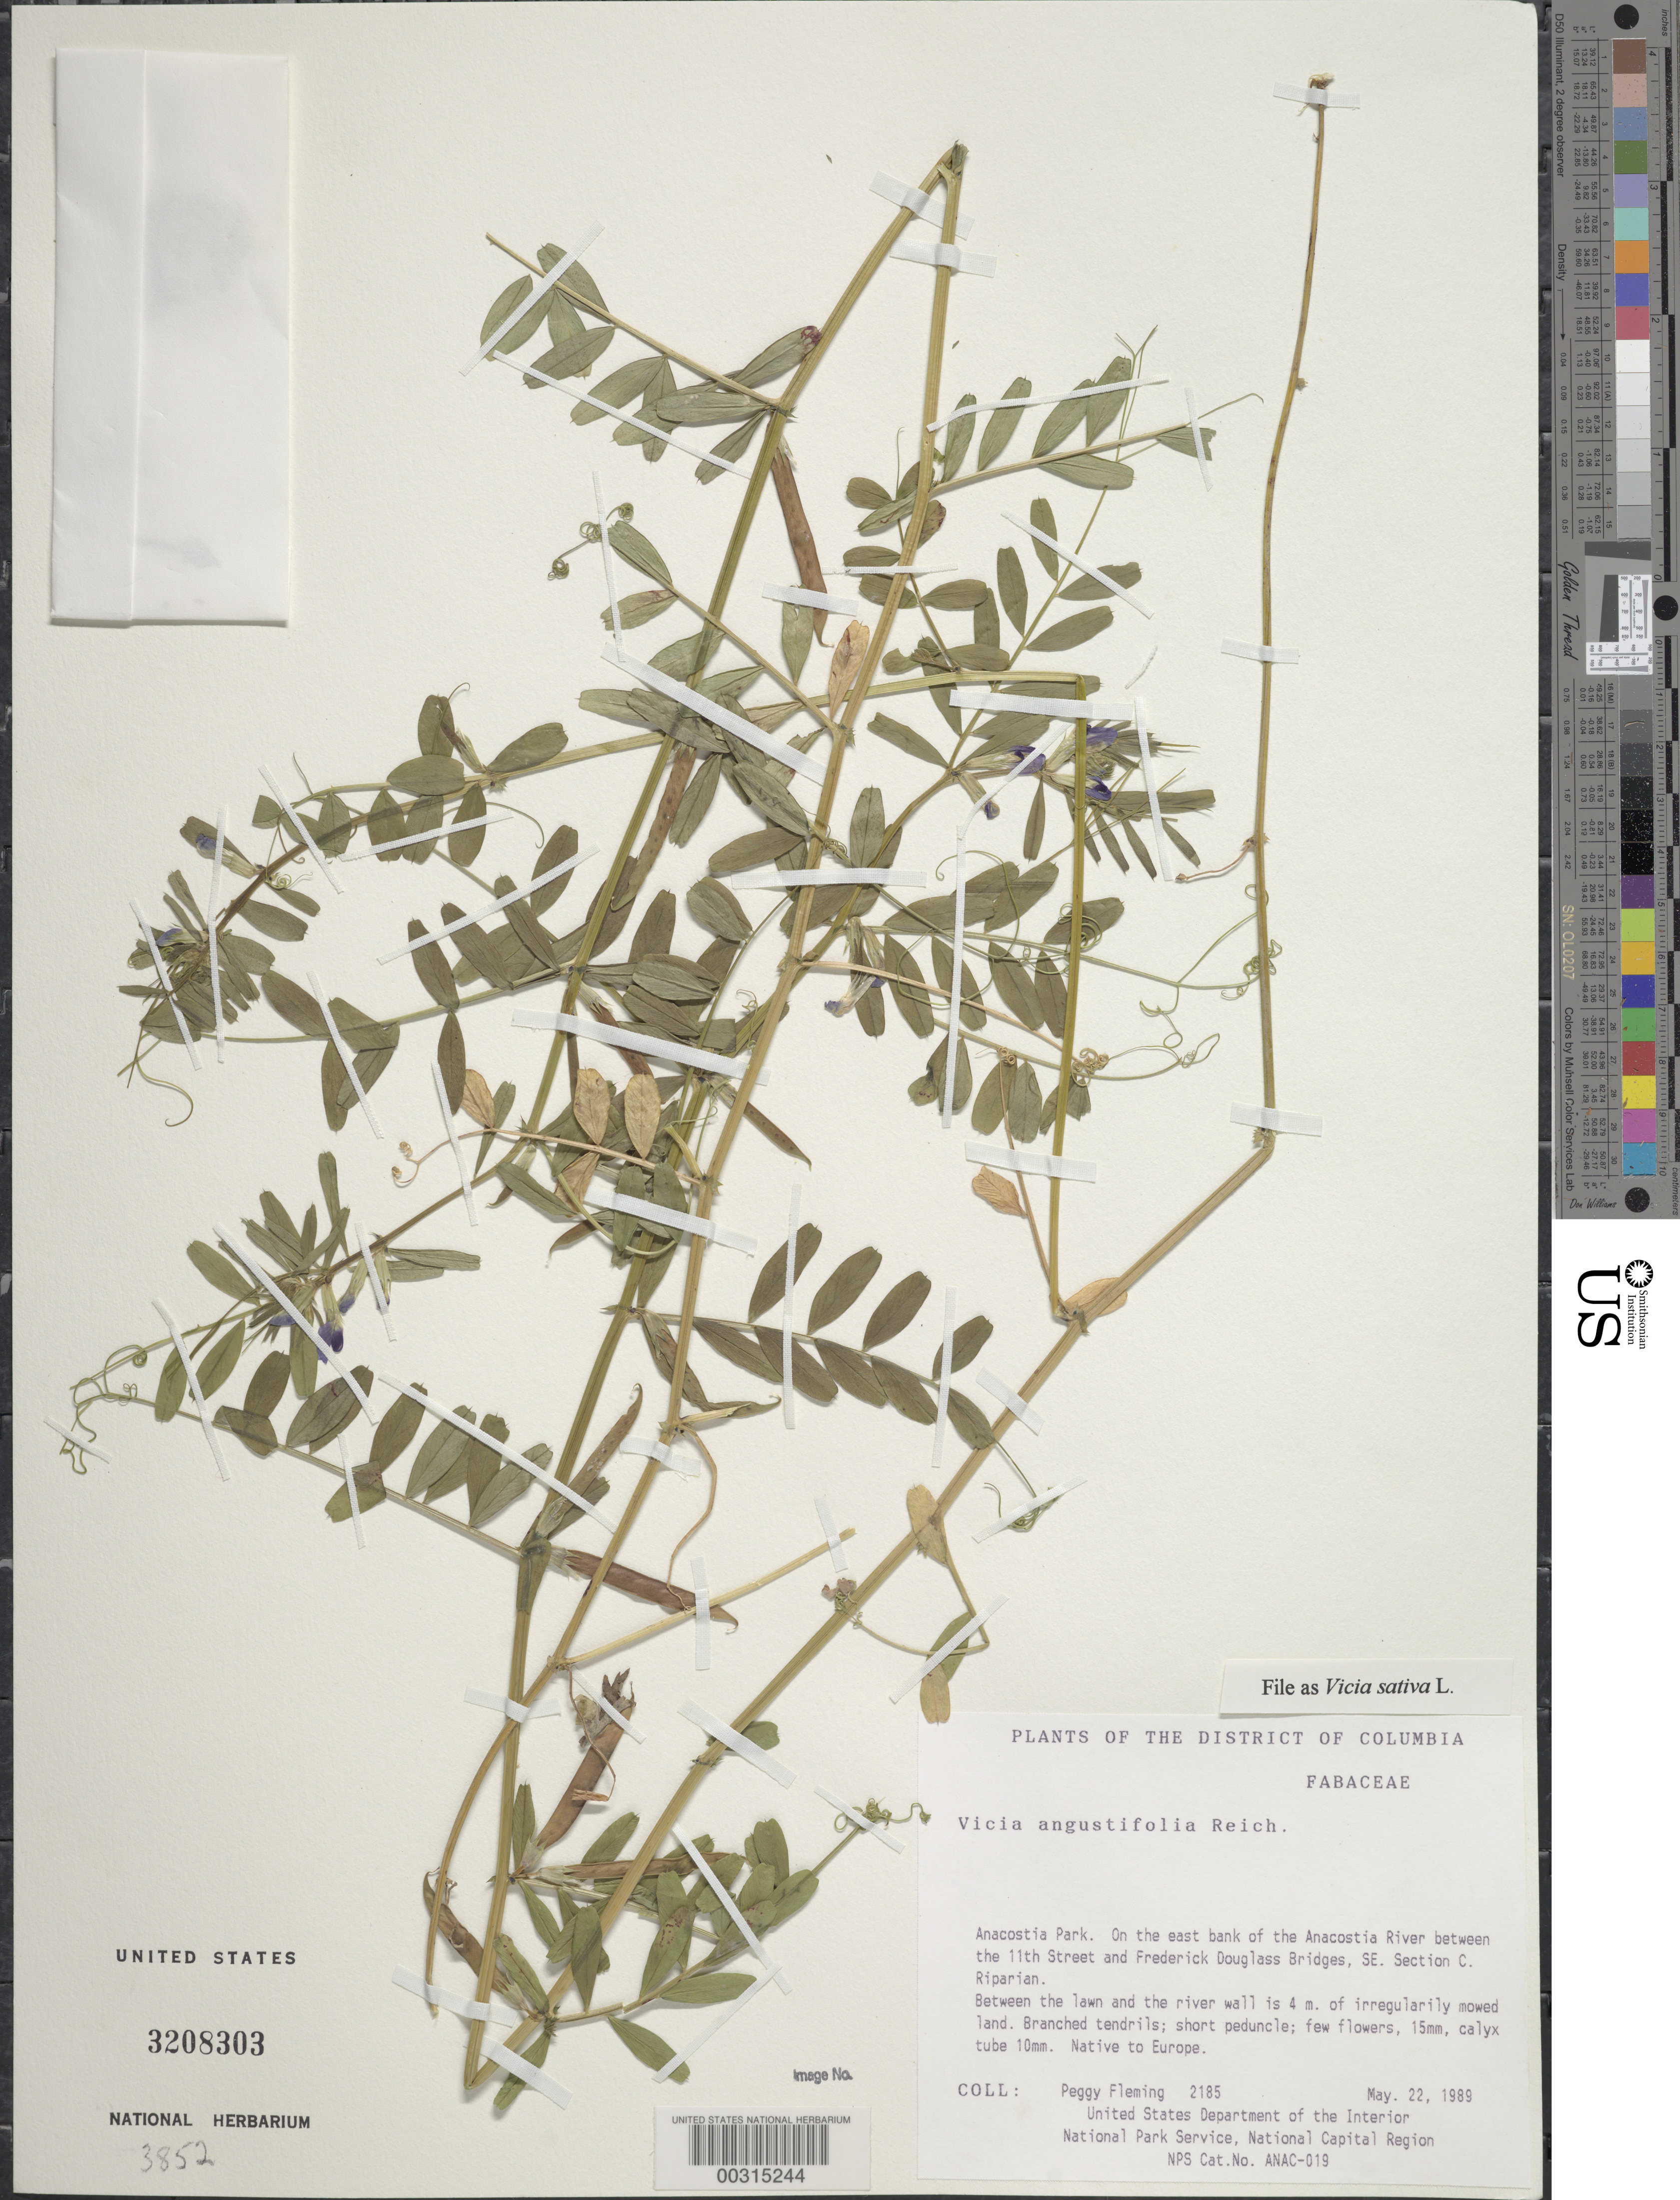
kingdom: Plantae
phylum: Tracheophyta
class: Magnoliopsida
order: Fabales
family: Fabaceae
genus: Vicia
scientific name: Vicia sativa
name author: L.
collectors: P. Fleming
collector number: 2185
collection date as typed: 22 May 1989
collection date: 1989-05-22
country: United States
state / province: District of Columbia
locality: Anacostia Park, E bank of Anacostis River between 11th St and Frederick Douglas Bridges, SE Section C.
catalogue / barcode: US 3208303